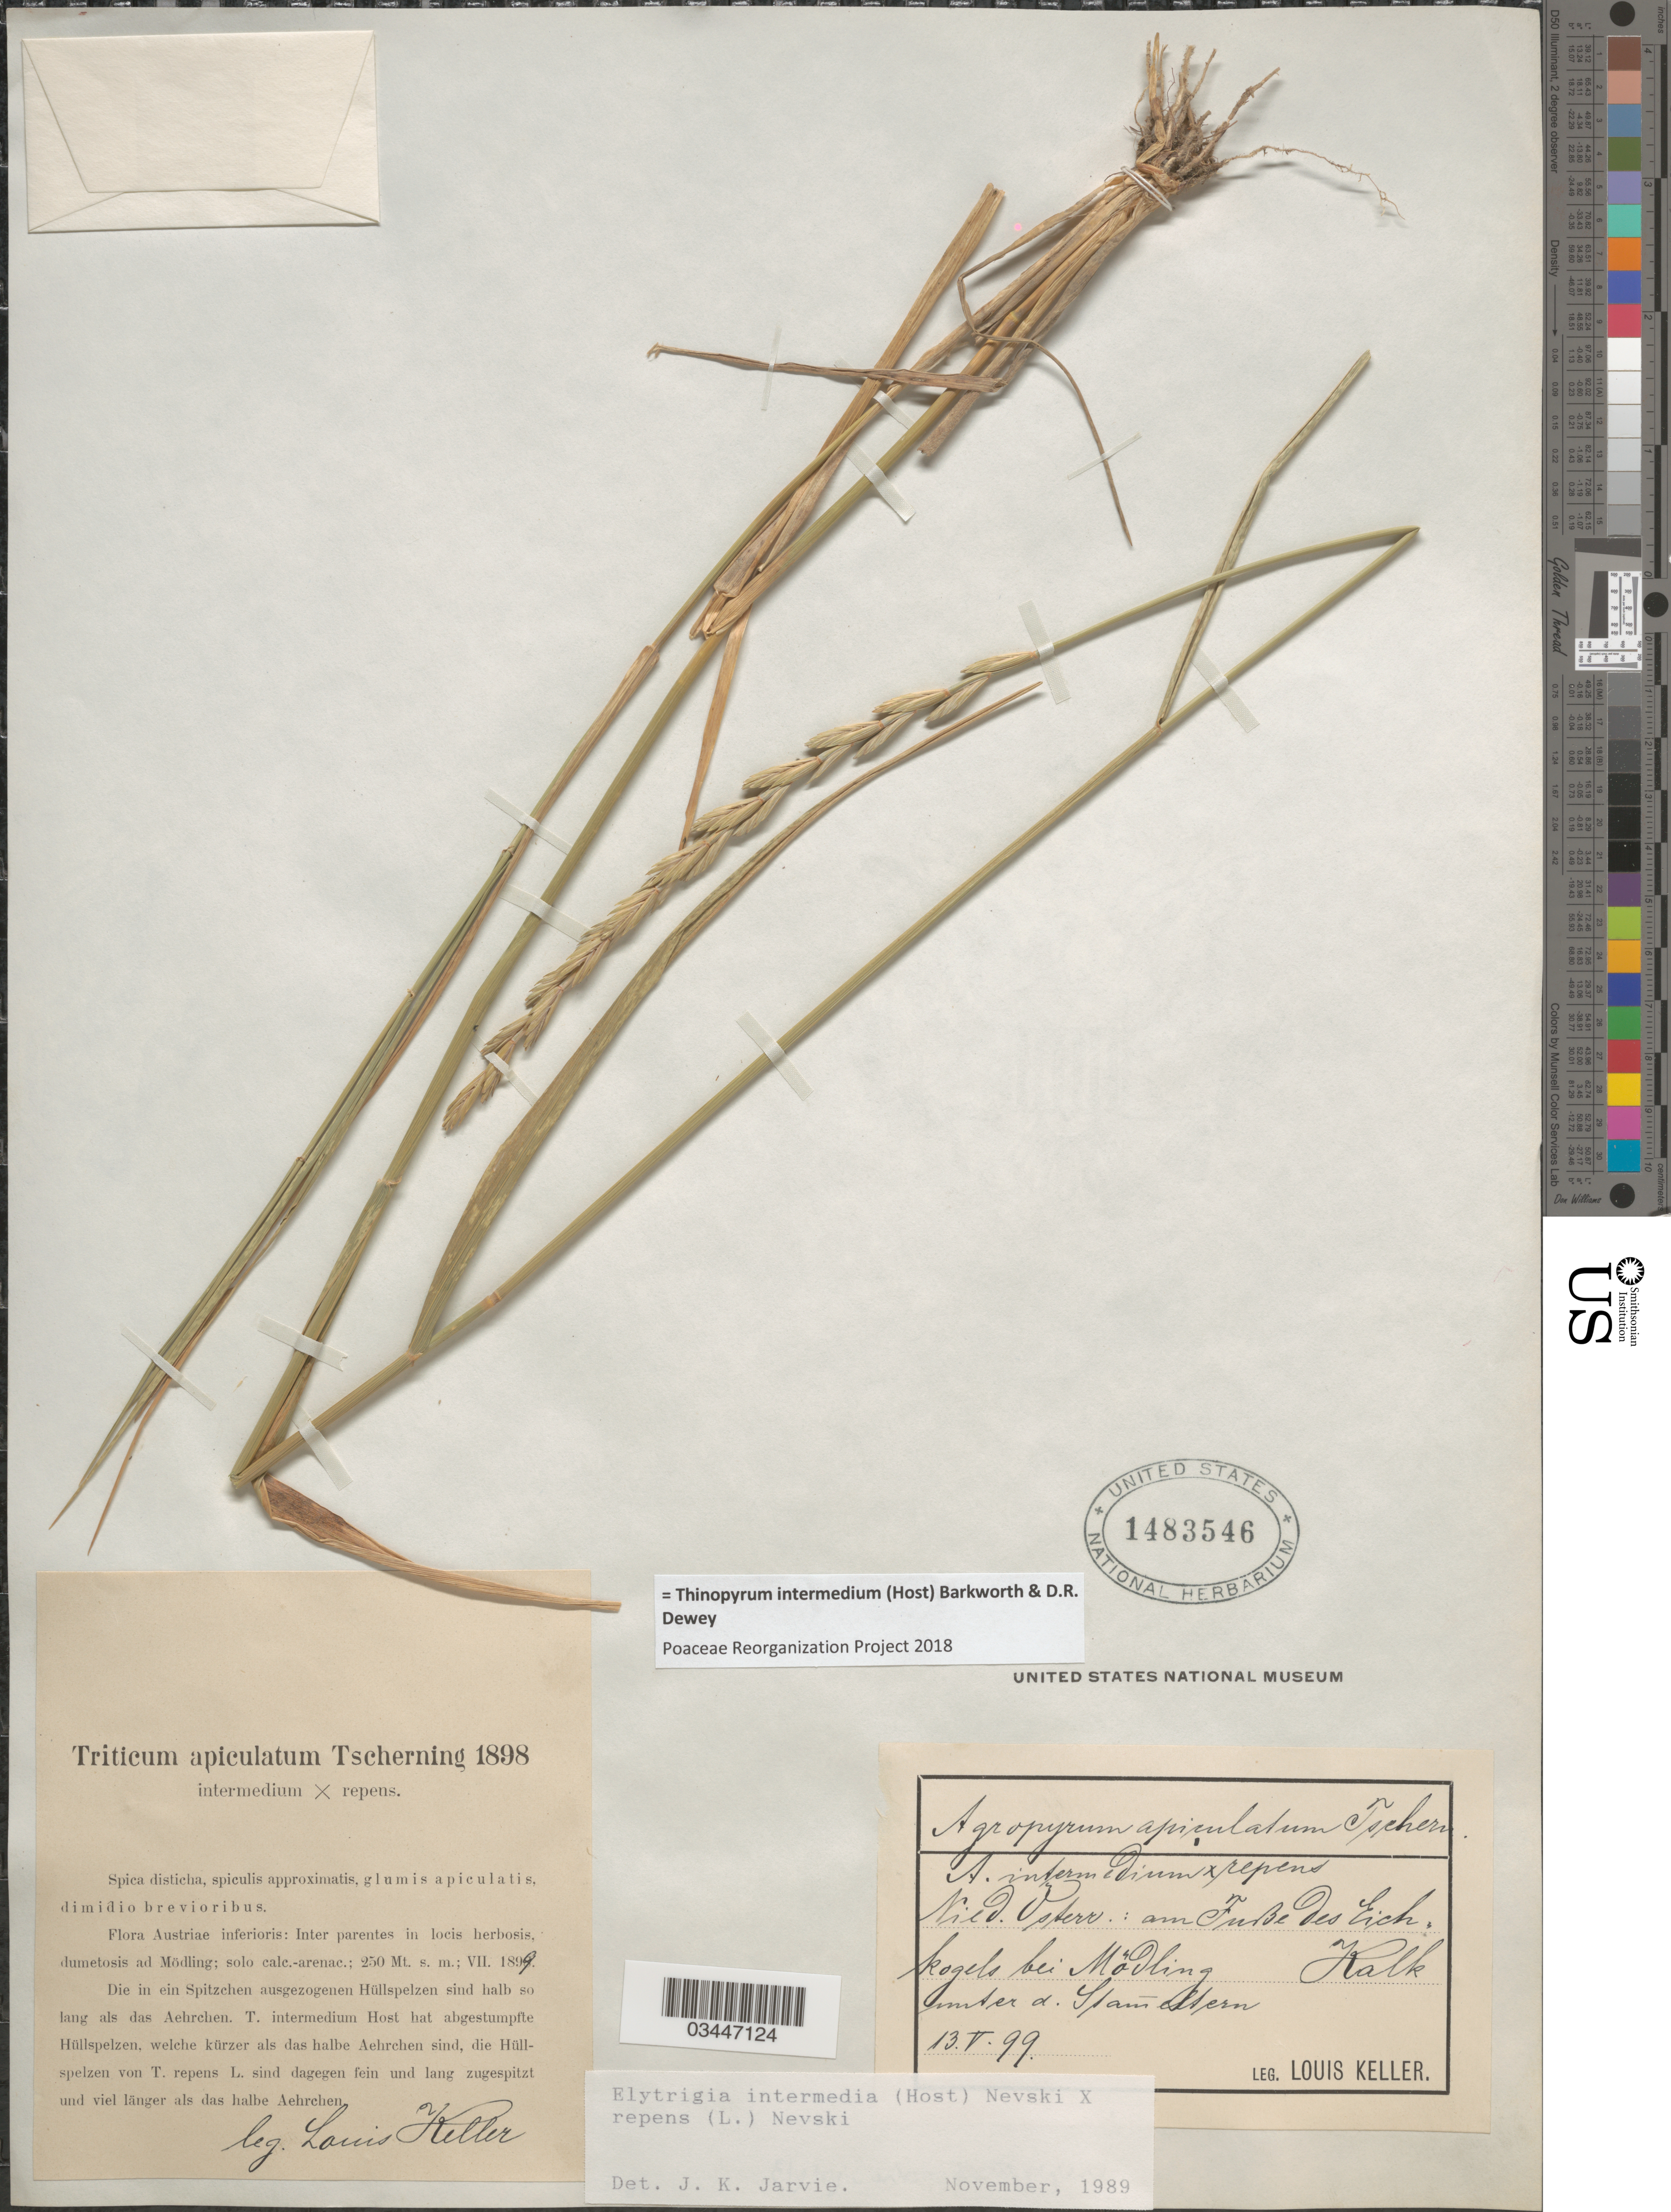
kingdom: Plantae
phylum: Tracheophyta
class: Liliopsida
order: Poales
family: Poaceae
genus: Thinopyrum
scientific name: Thinopyrum intermedium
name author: (Host) Barkworth & Dewey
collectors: L. Keller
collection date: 1899-07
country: Austria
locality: Austria inferioris: Inter parentes in locis herbosis, dumetosis ad Mödling, solo calc.-arenac.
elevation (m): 250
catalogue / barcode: US 1483546